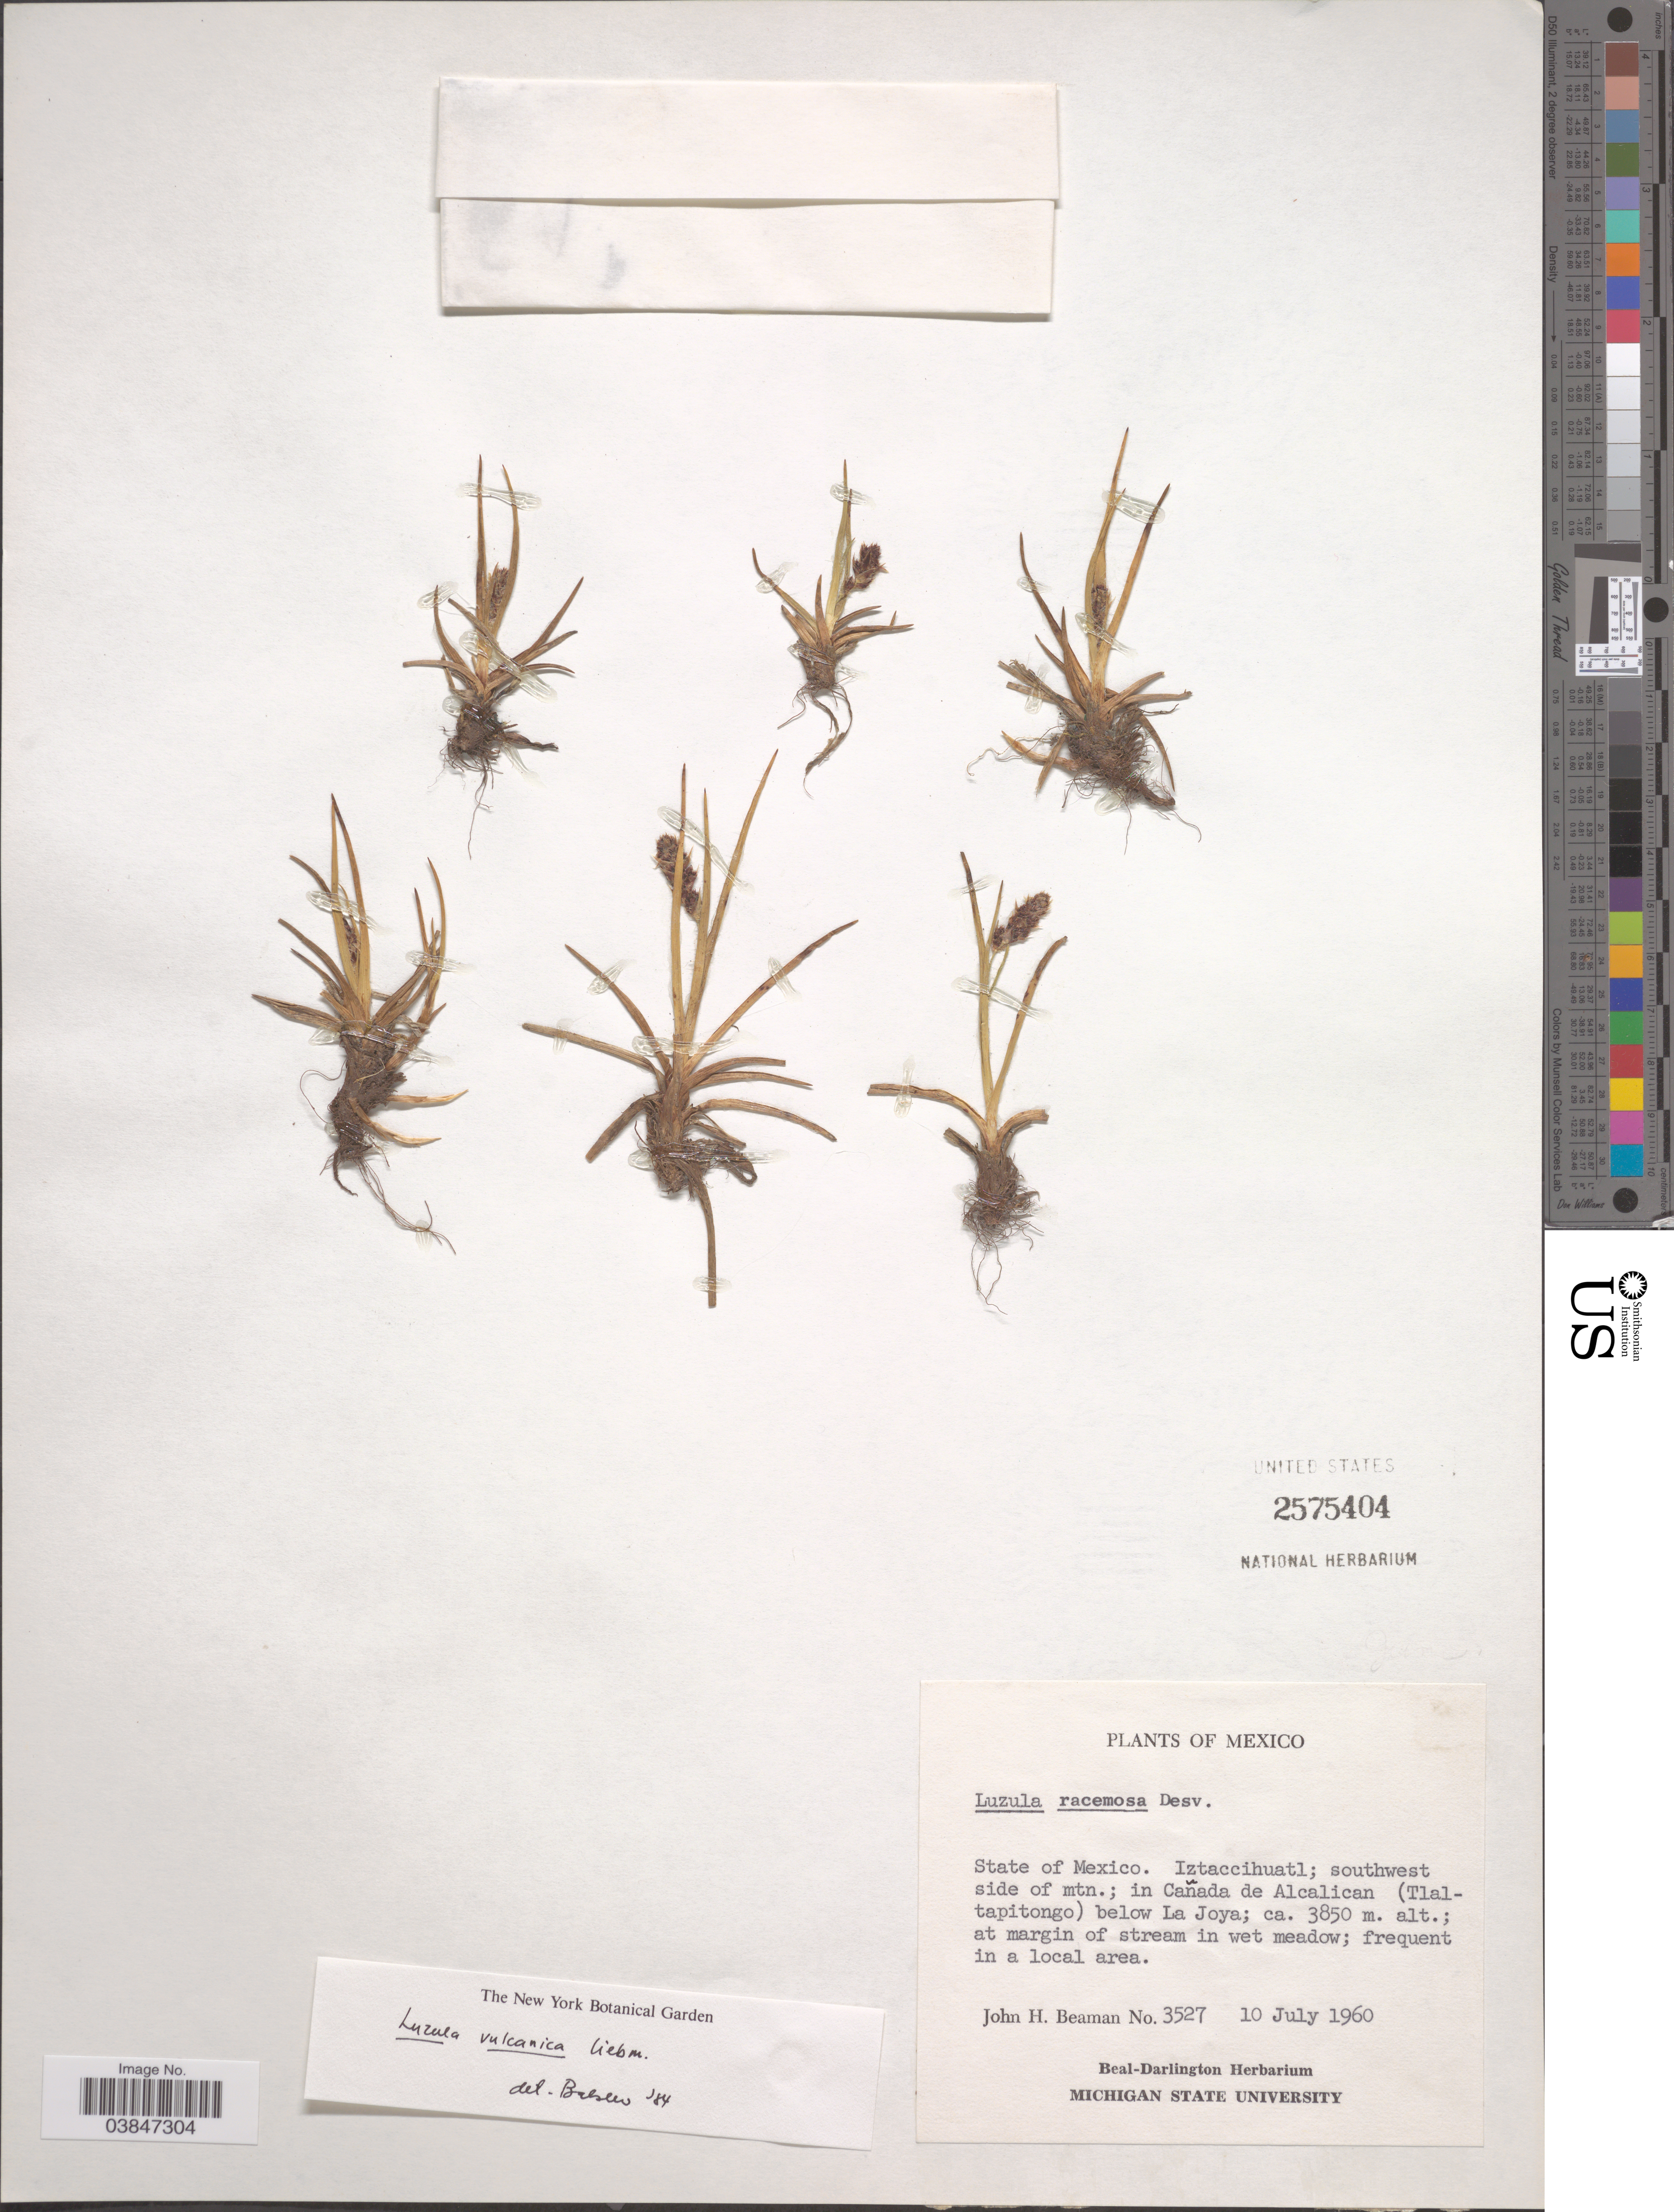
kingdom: Plantae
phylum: Tracheophyta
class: Liliopsida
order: Poales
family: Juncaceae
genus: Luzula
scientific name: Luzula vulcanica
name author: Liebm.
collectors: J. H. Beaman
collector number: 3527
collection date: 1960-07-10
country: Mexico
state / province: México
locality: Iztaccihuatl; southwest side of mtn.; in Cañada de Alcalican (Tlaltapitongo) below La Joya; at margin of stream in wet meadow.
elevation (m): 3850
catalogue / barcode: US 2575404